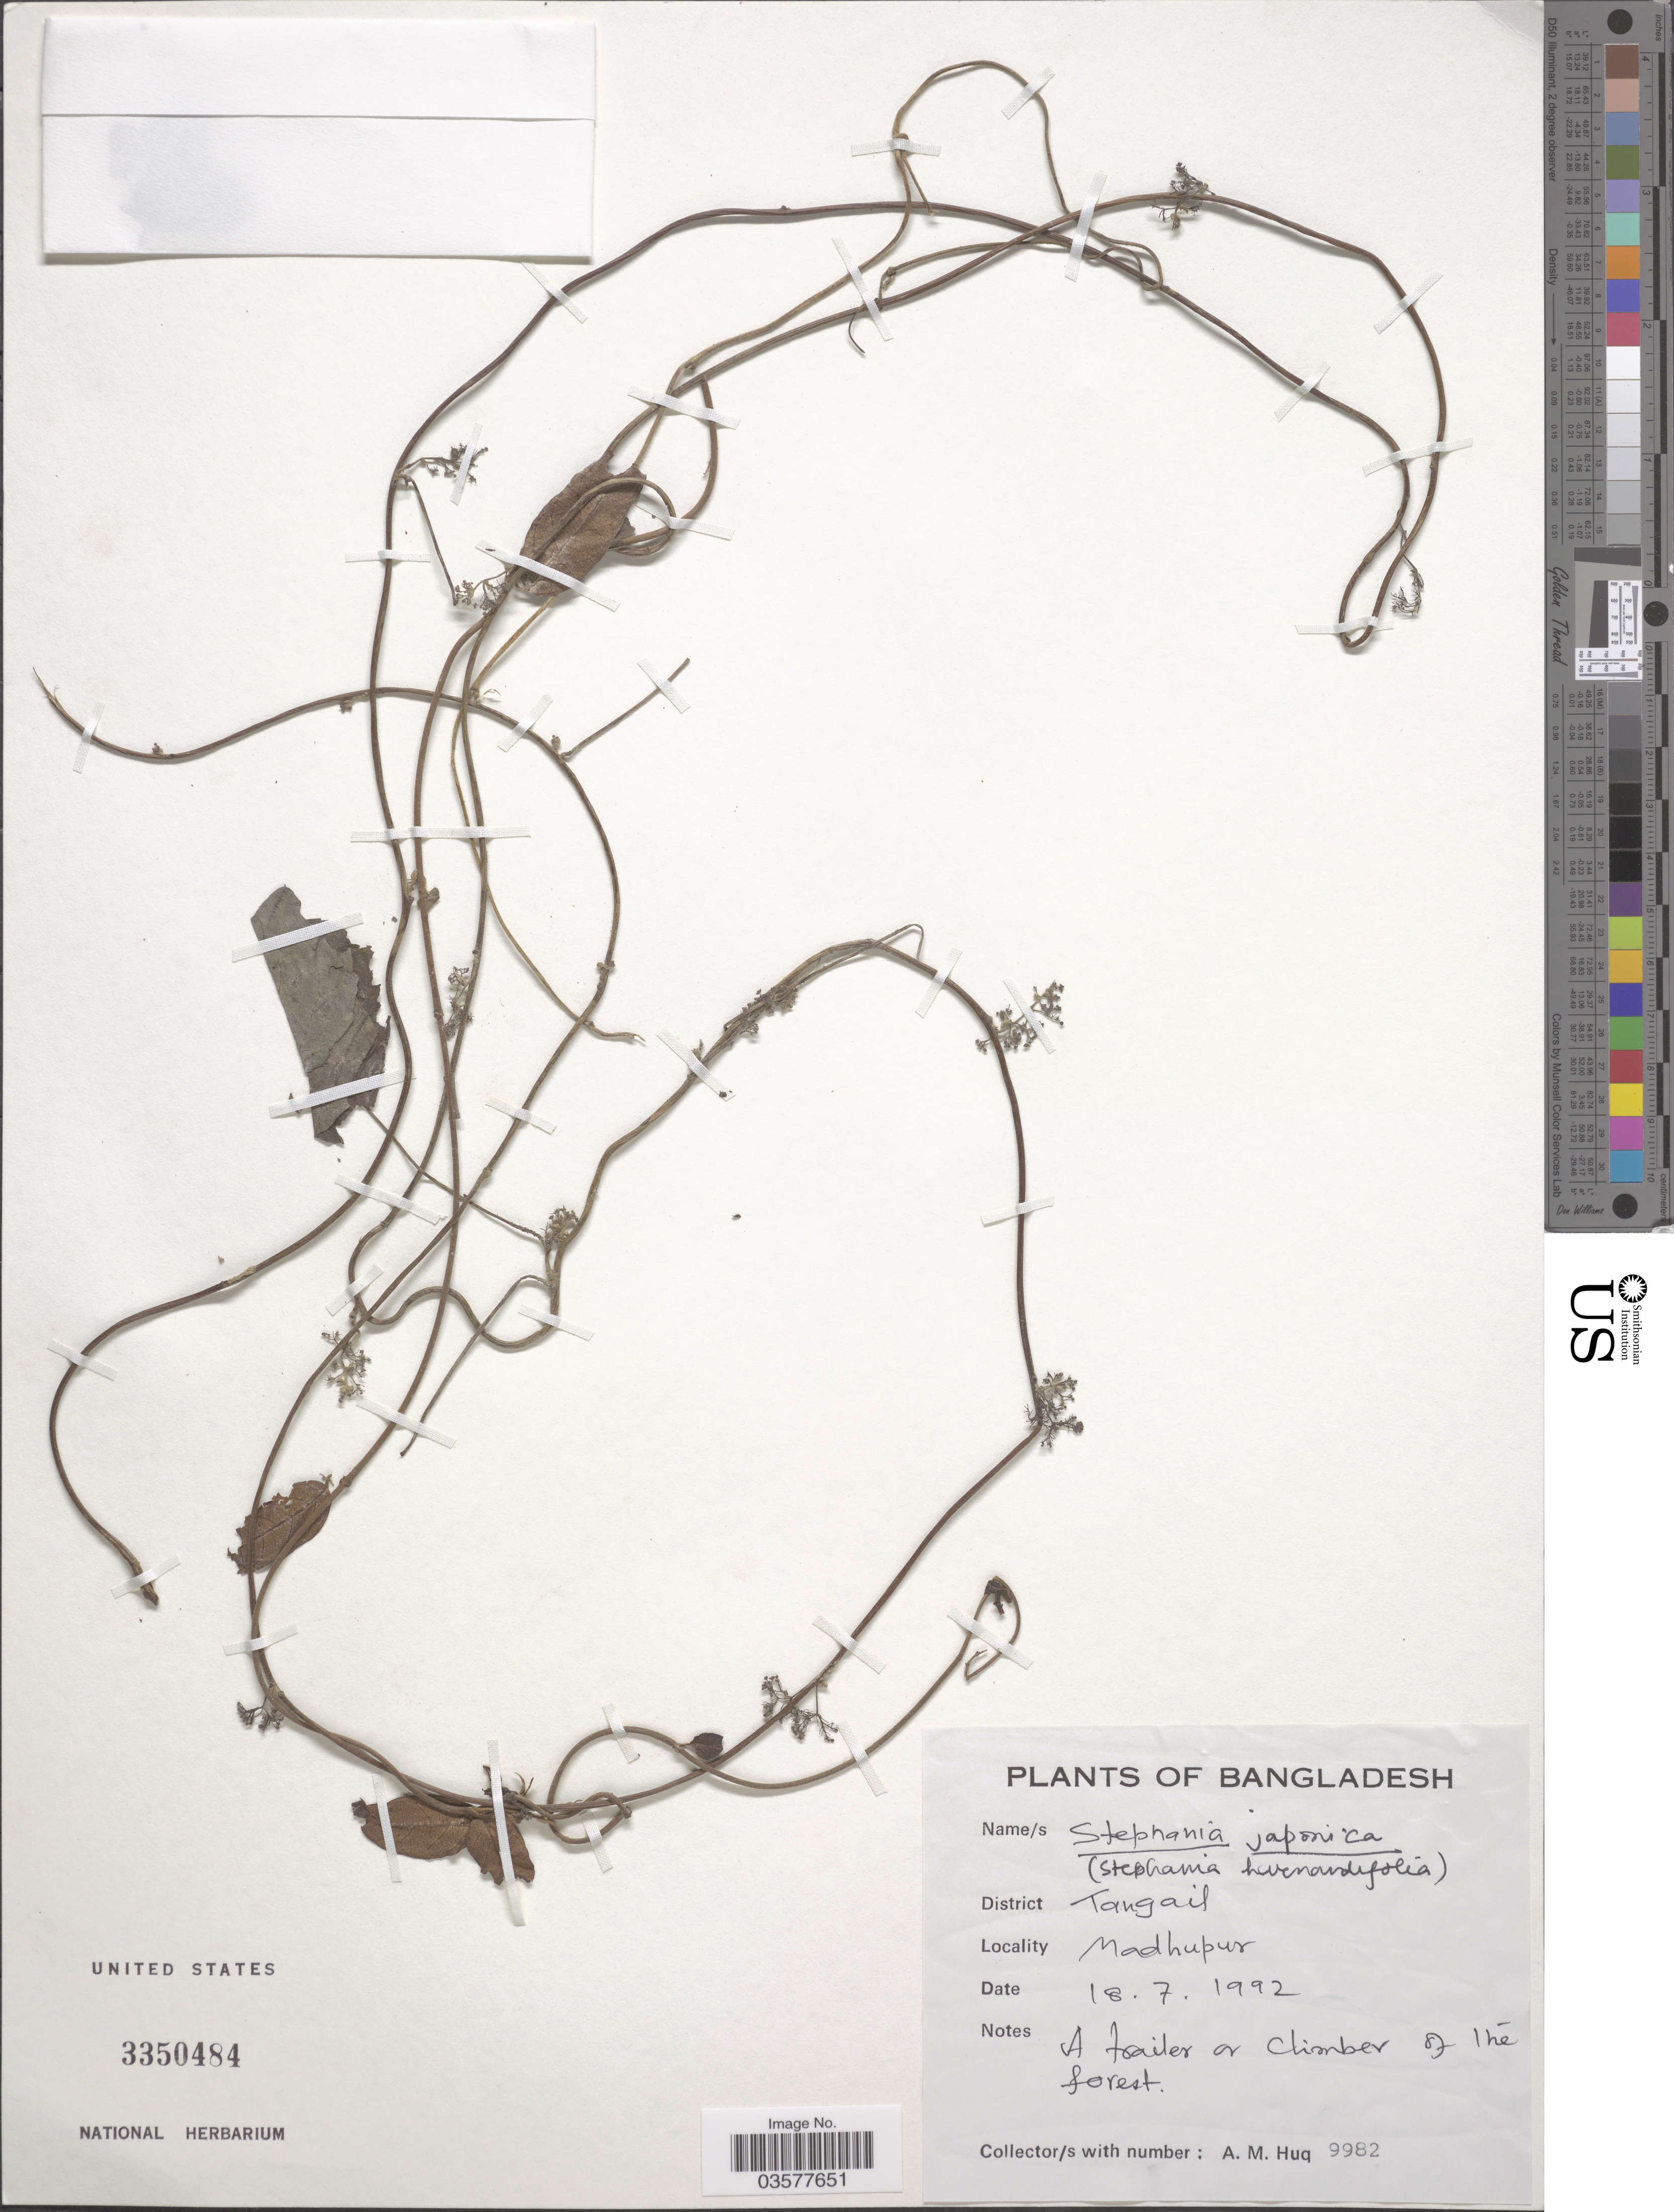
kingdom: Plantae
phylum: Tracheophyta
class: Magnoliopsida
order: Ranunculales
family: Menispermaceae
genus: Stephania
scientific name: Stephania japonica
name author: (Thunb.) Miers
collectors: A. M. Huq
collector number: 9982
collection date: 1992-07-18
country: Bangladesh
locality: District Tangail. Madhupur.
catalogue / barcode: US 3350484